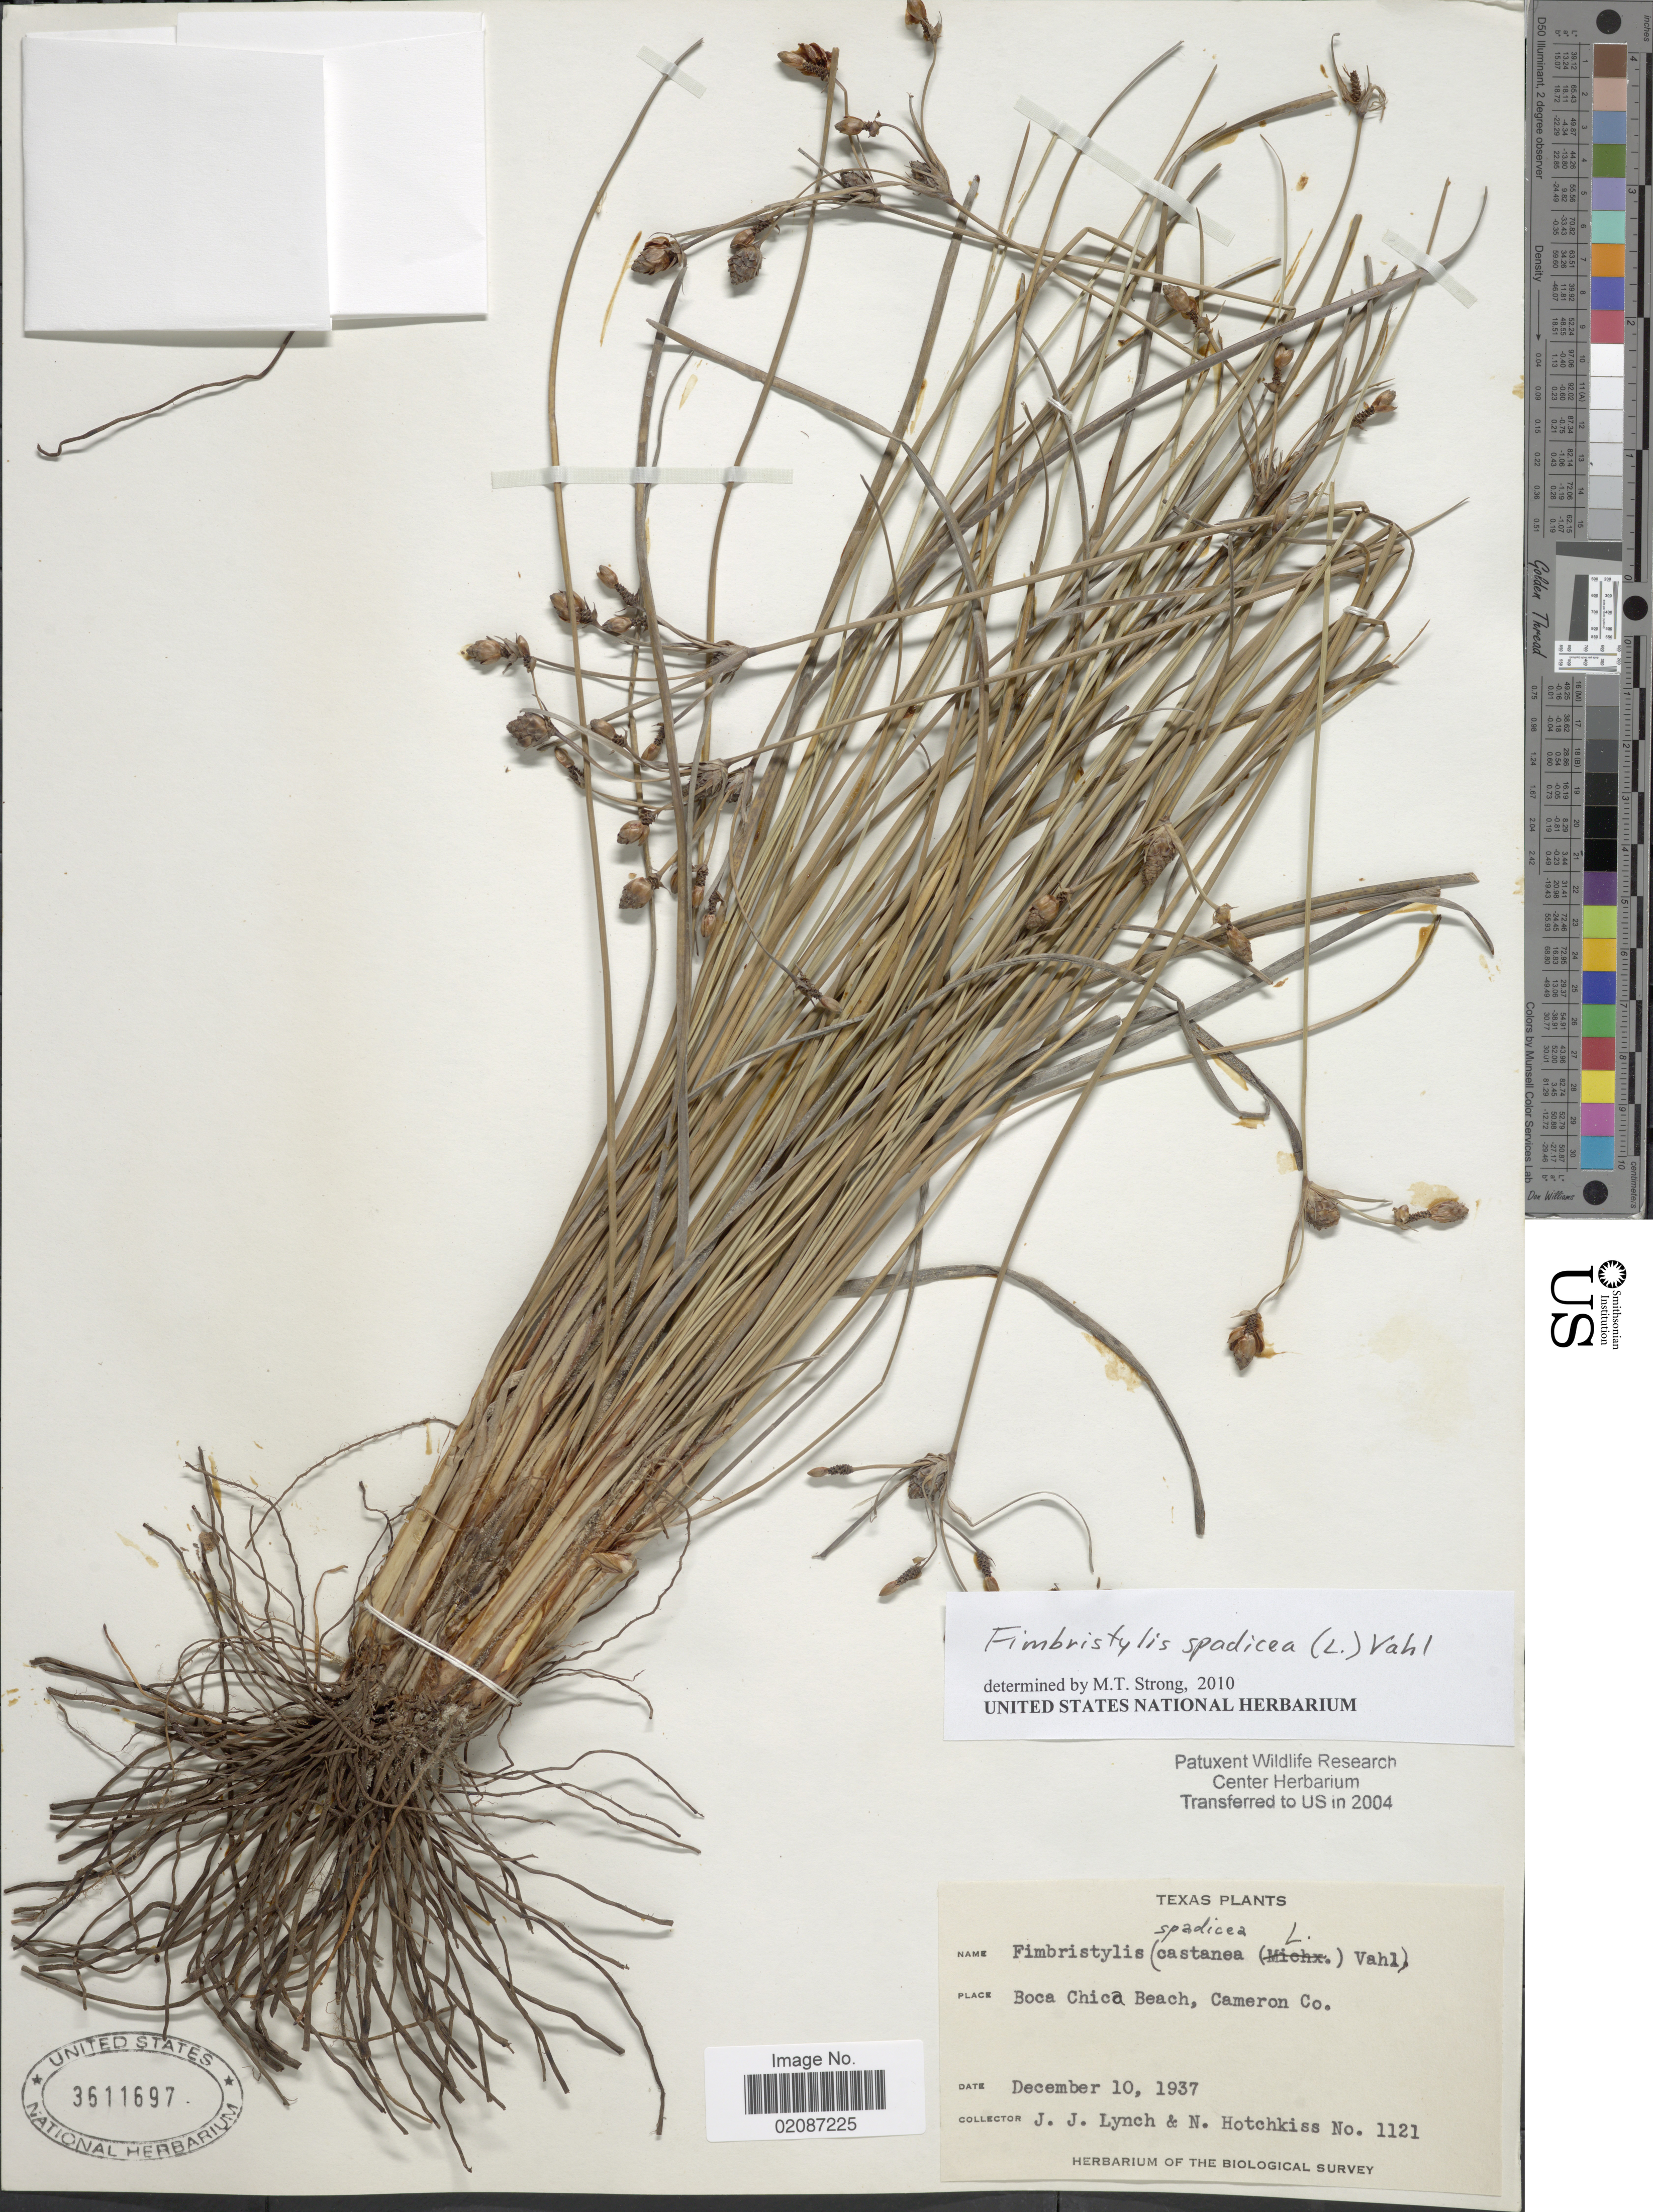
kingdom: Plantae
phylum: Tracheophyta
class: Liliopsida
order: Poales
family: Cyperaceae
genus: Fimbristylis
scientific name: Fimbristylis castanea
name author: (Michx.) Vahl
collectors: J. Lynch & N. Hotchkiss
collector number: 1121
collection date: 1937-12-10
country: United States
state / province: Texas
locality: Boca Chica Beach, Cameron Co.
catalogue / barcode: US 3611697